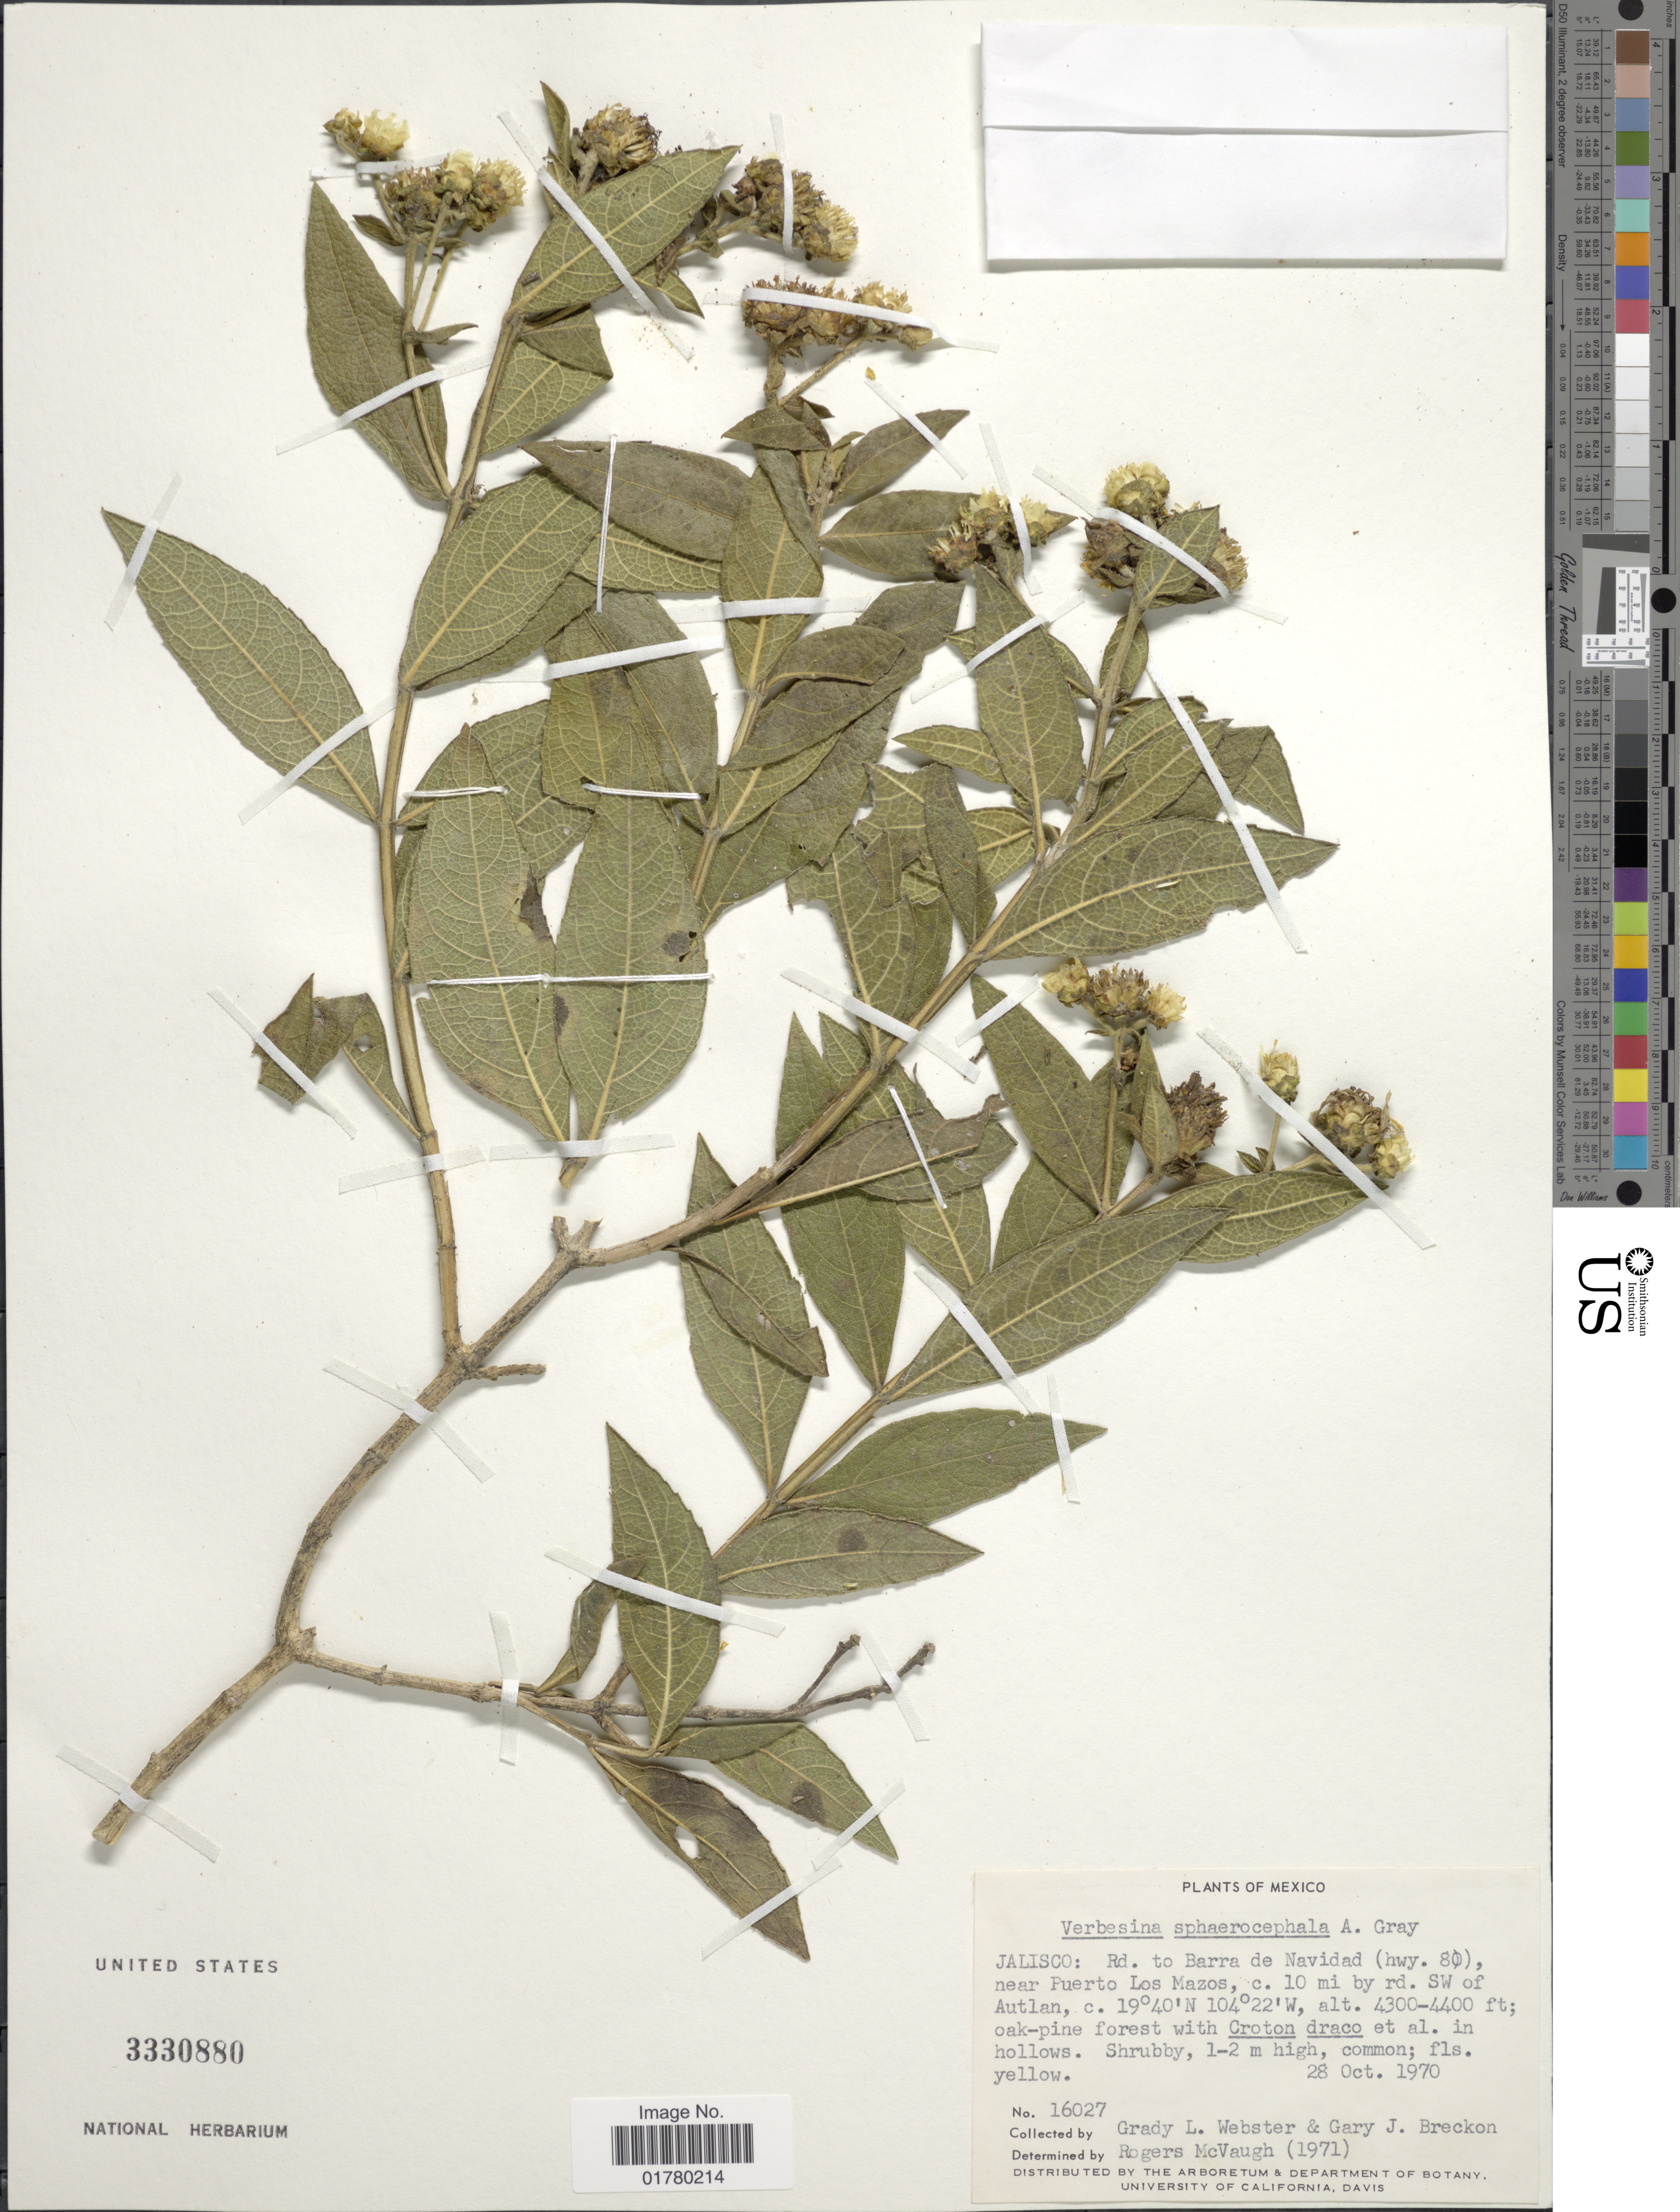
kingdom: Plantae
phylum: Tracheophyta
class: Magnoliopsida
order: Asterales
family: Asteraceae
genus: Verbesina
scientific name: Verbesina sphaerocephala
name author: A. Gray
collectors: G. L. Webster & G. J. Breckon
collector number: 16027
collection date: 1970-10-28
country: Mexico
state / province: Jalisco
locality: Rd. to Barra de Navidad (hwy. 80) near Puerto Los Mazos, c. 10 mi by rd. SW of Autlan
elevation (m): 1311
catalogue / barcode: US 3330880